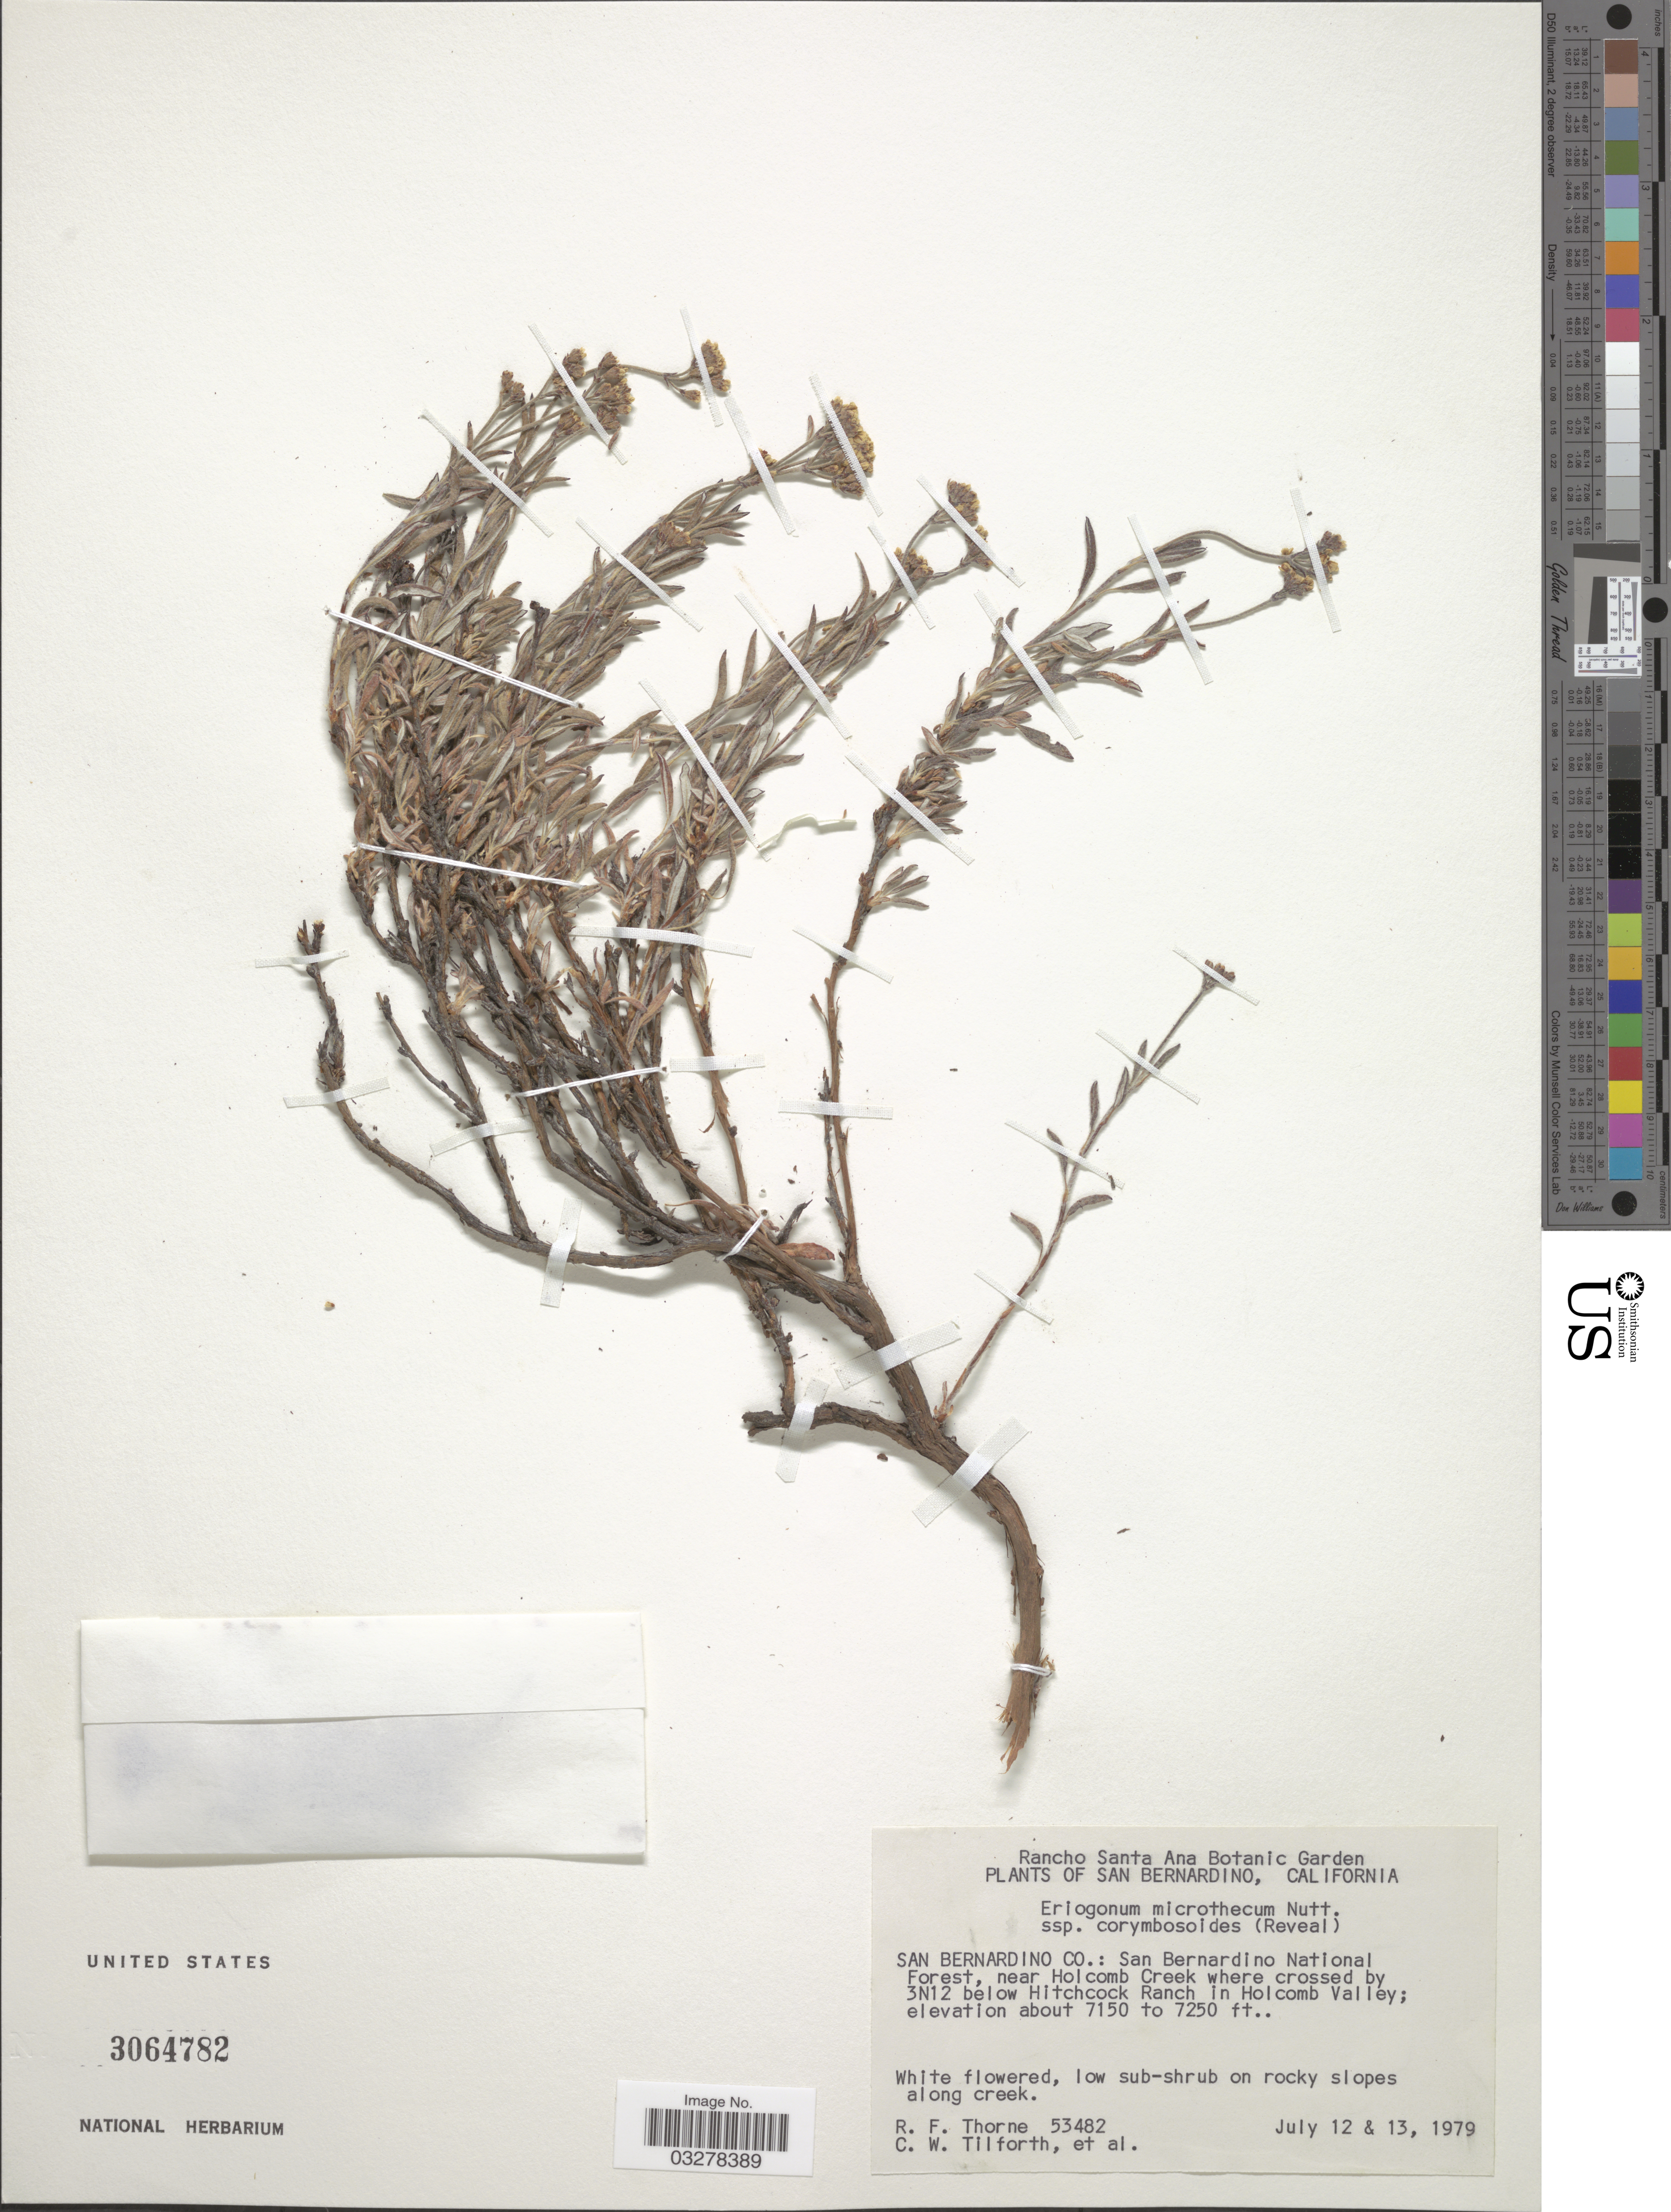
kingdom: Plantae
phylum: Tracheophyta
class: Magnoliopsida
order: Caryophyllales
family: Polygonaceae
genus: Eriogonum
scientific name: Eriogonum microtheca var. corymbosoides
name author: Reveal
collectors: R. Thorne, C. Tilforth & et al.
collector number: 53482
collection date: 1979-07-12/1979-07-13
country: United States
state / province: California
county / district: San Bernardino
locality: San Bernardino. San Bernardino Co.: San Bernardino National Forest, near Holcomb Creek where crossed by 3N12 below Hitchcock Ranch in Holcomb Valley.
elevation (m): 2179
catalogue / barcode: US 3064782